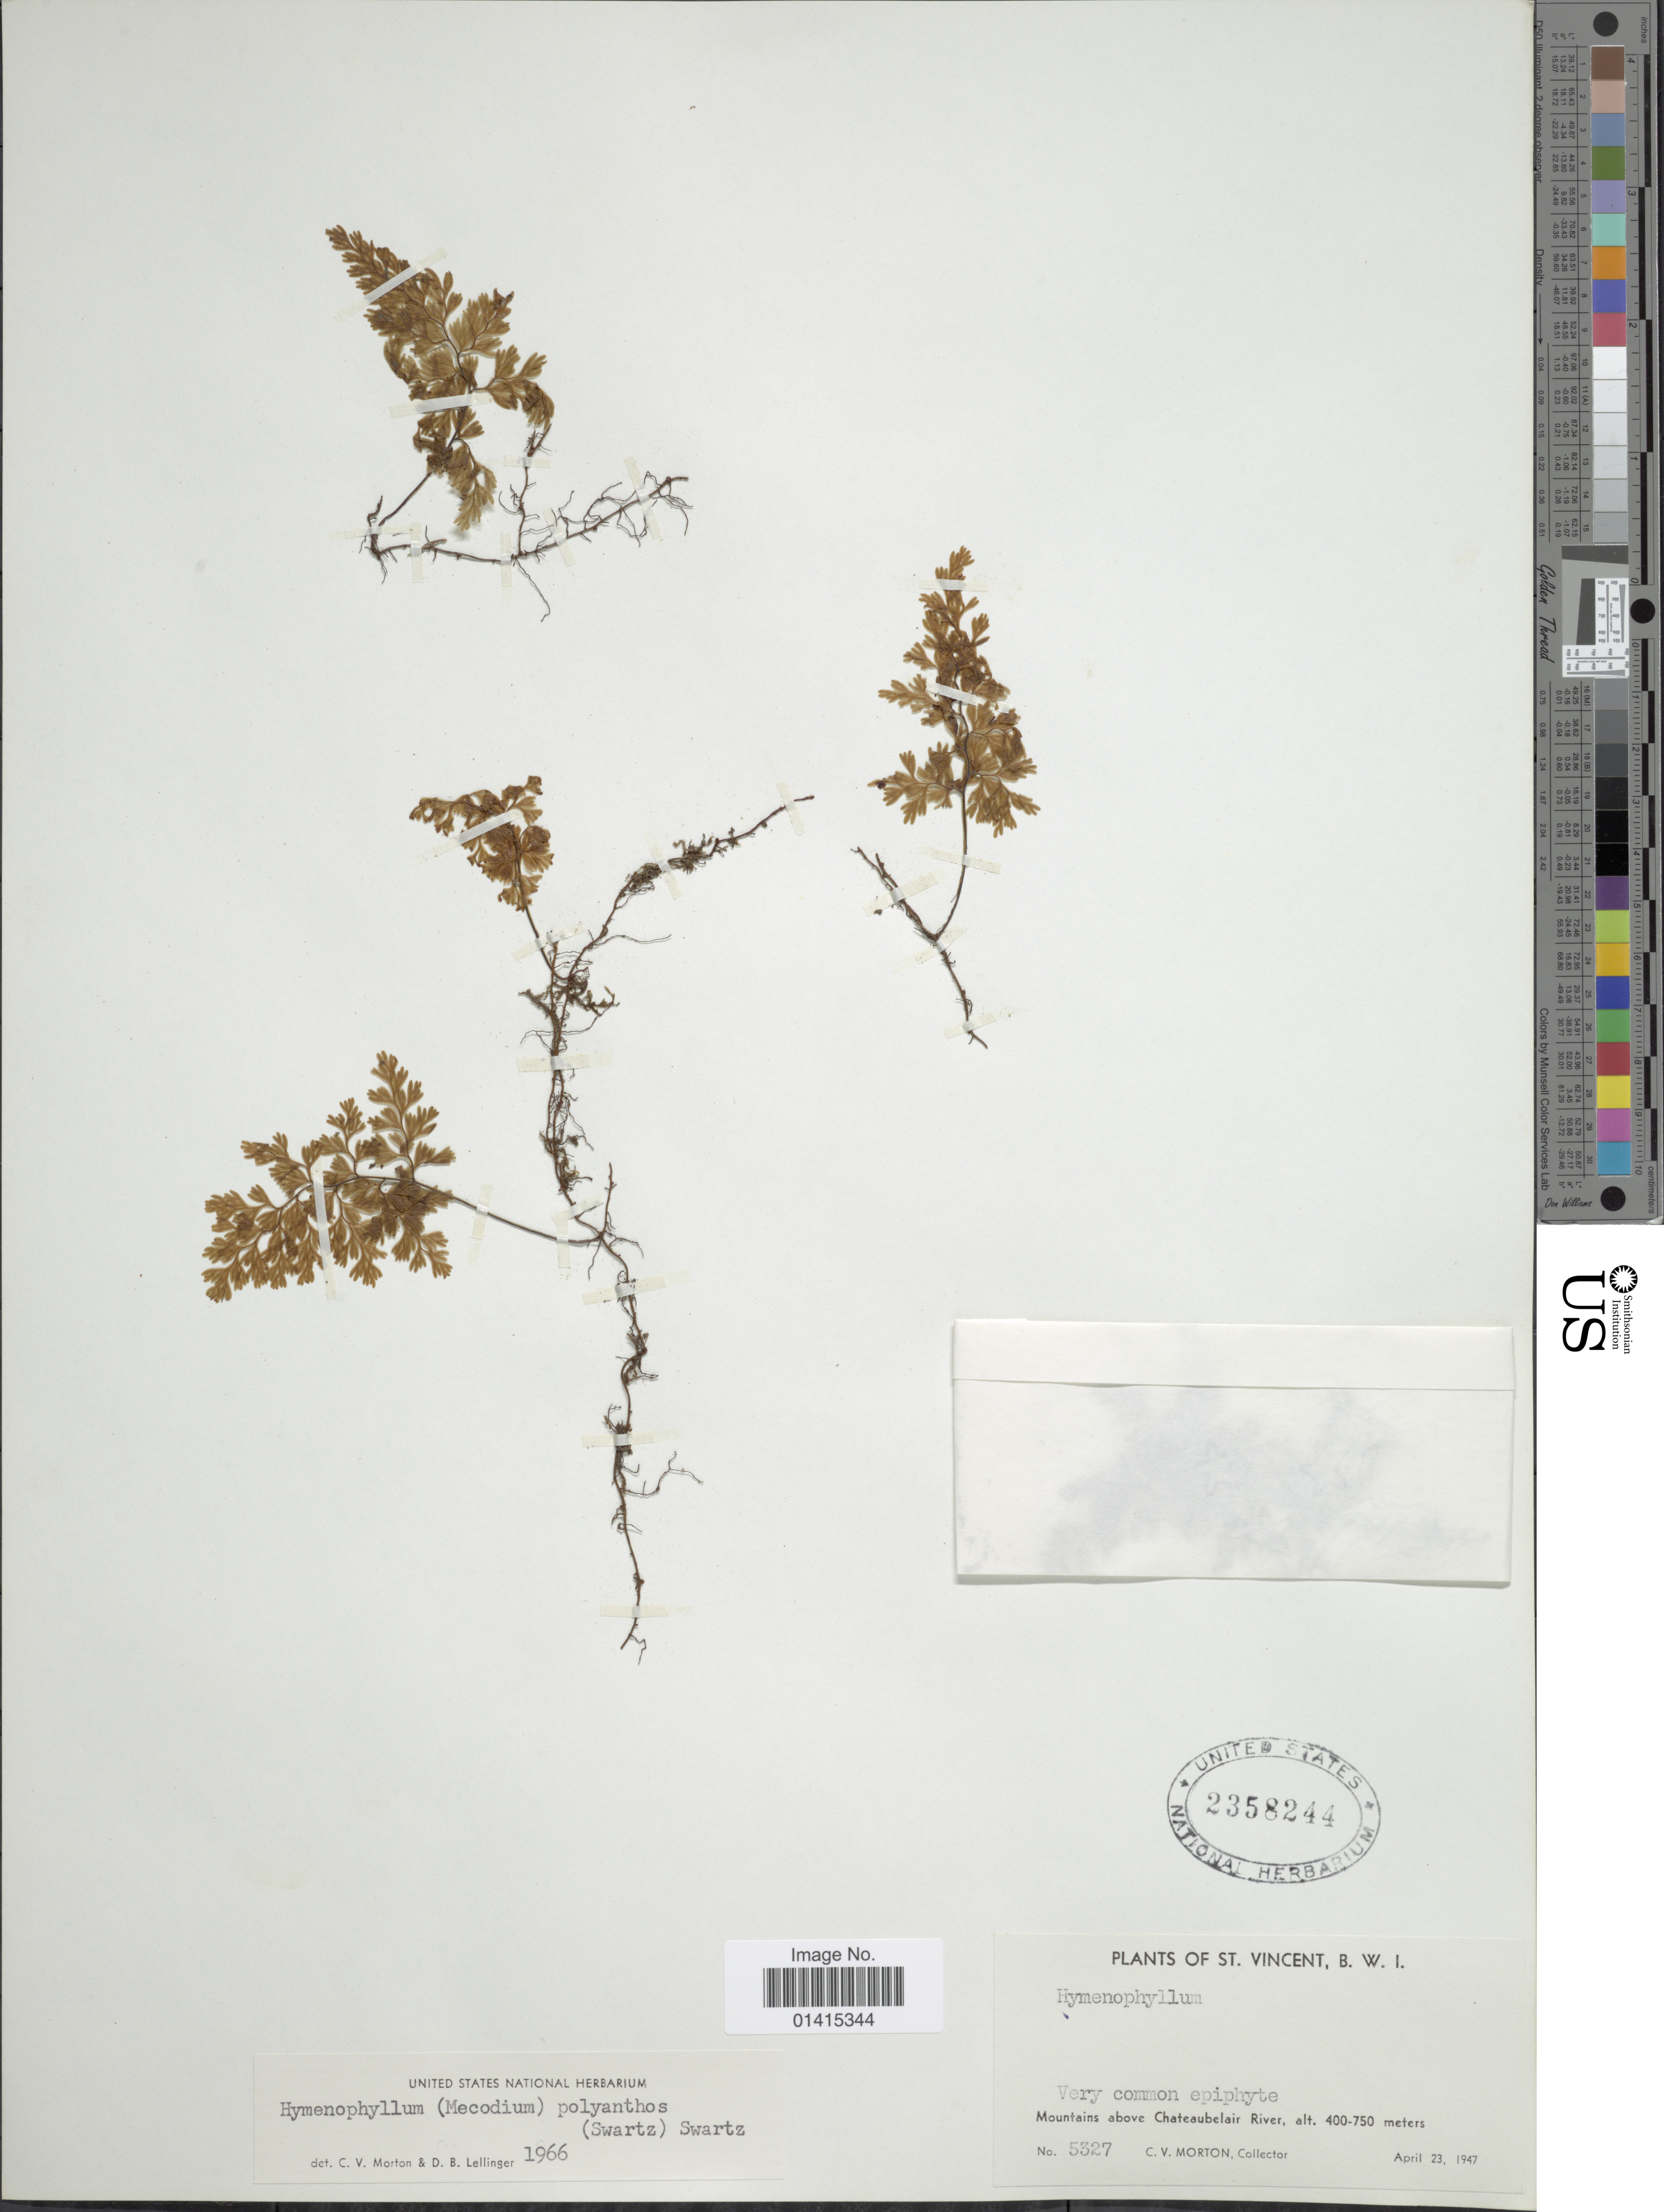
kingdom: Plantae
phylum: Tracheophyta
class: Polypodiopsida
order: Hymenophyllales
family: Hymenophyllaceae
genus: Hymenophyllum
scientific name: Hymenophyllum polyanthos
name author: (Sw.) Sw.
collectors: C. V. Morton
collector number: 5327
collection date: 1947-04-23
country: St. Vincent - Grenadines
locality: St. Vincent, B.W.I., Mountains above Chateaubelair river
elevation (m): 400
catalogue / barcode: US 2358244